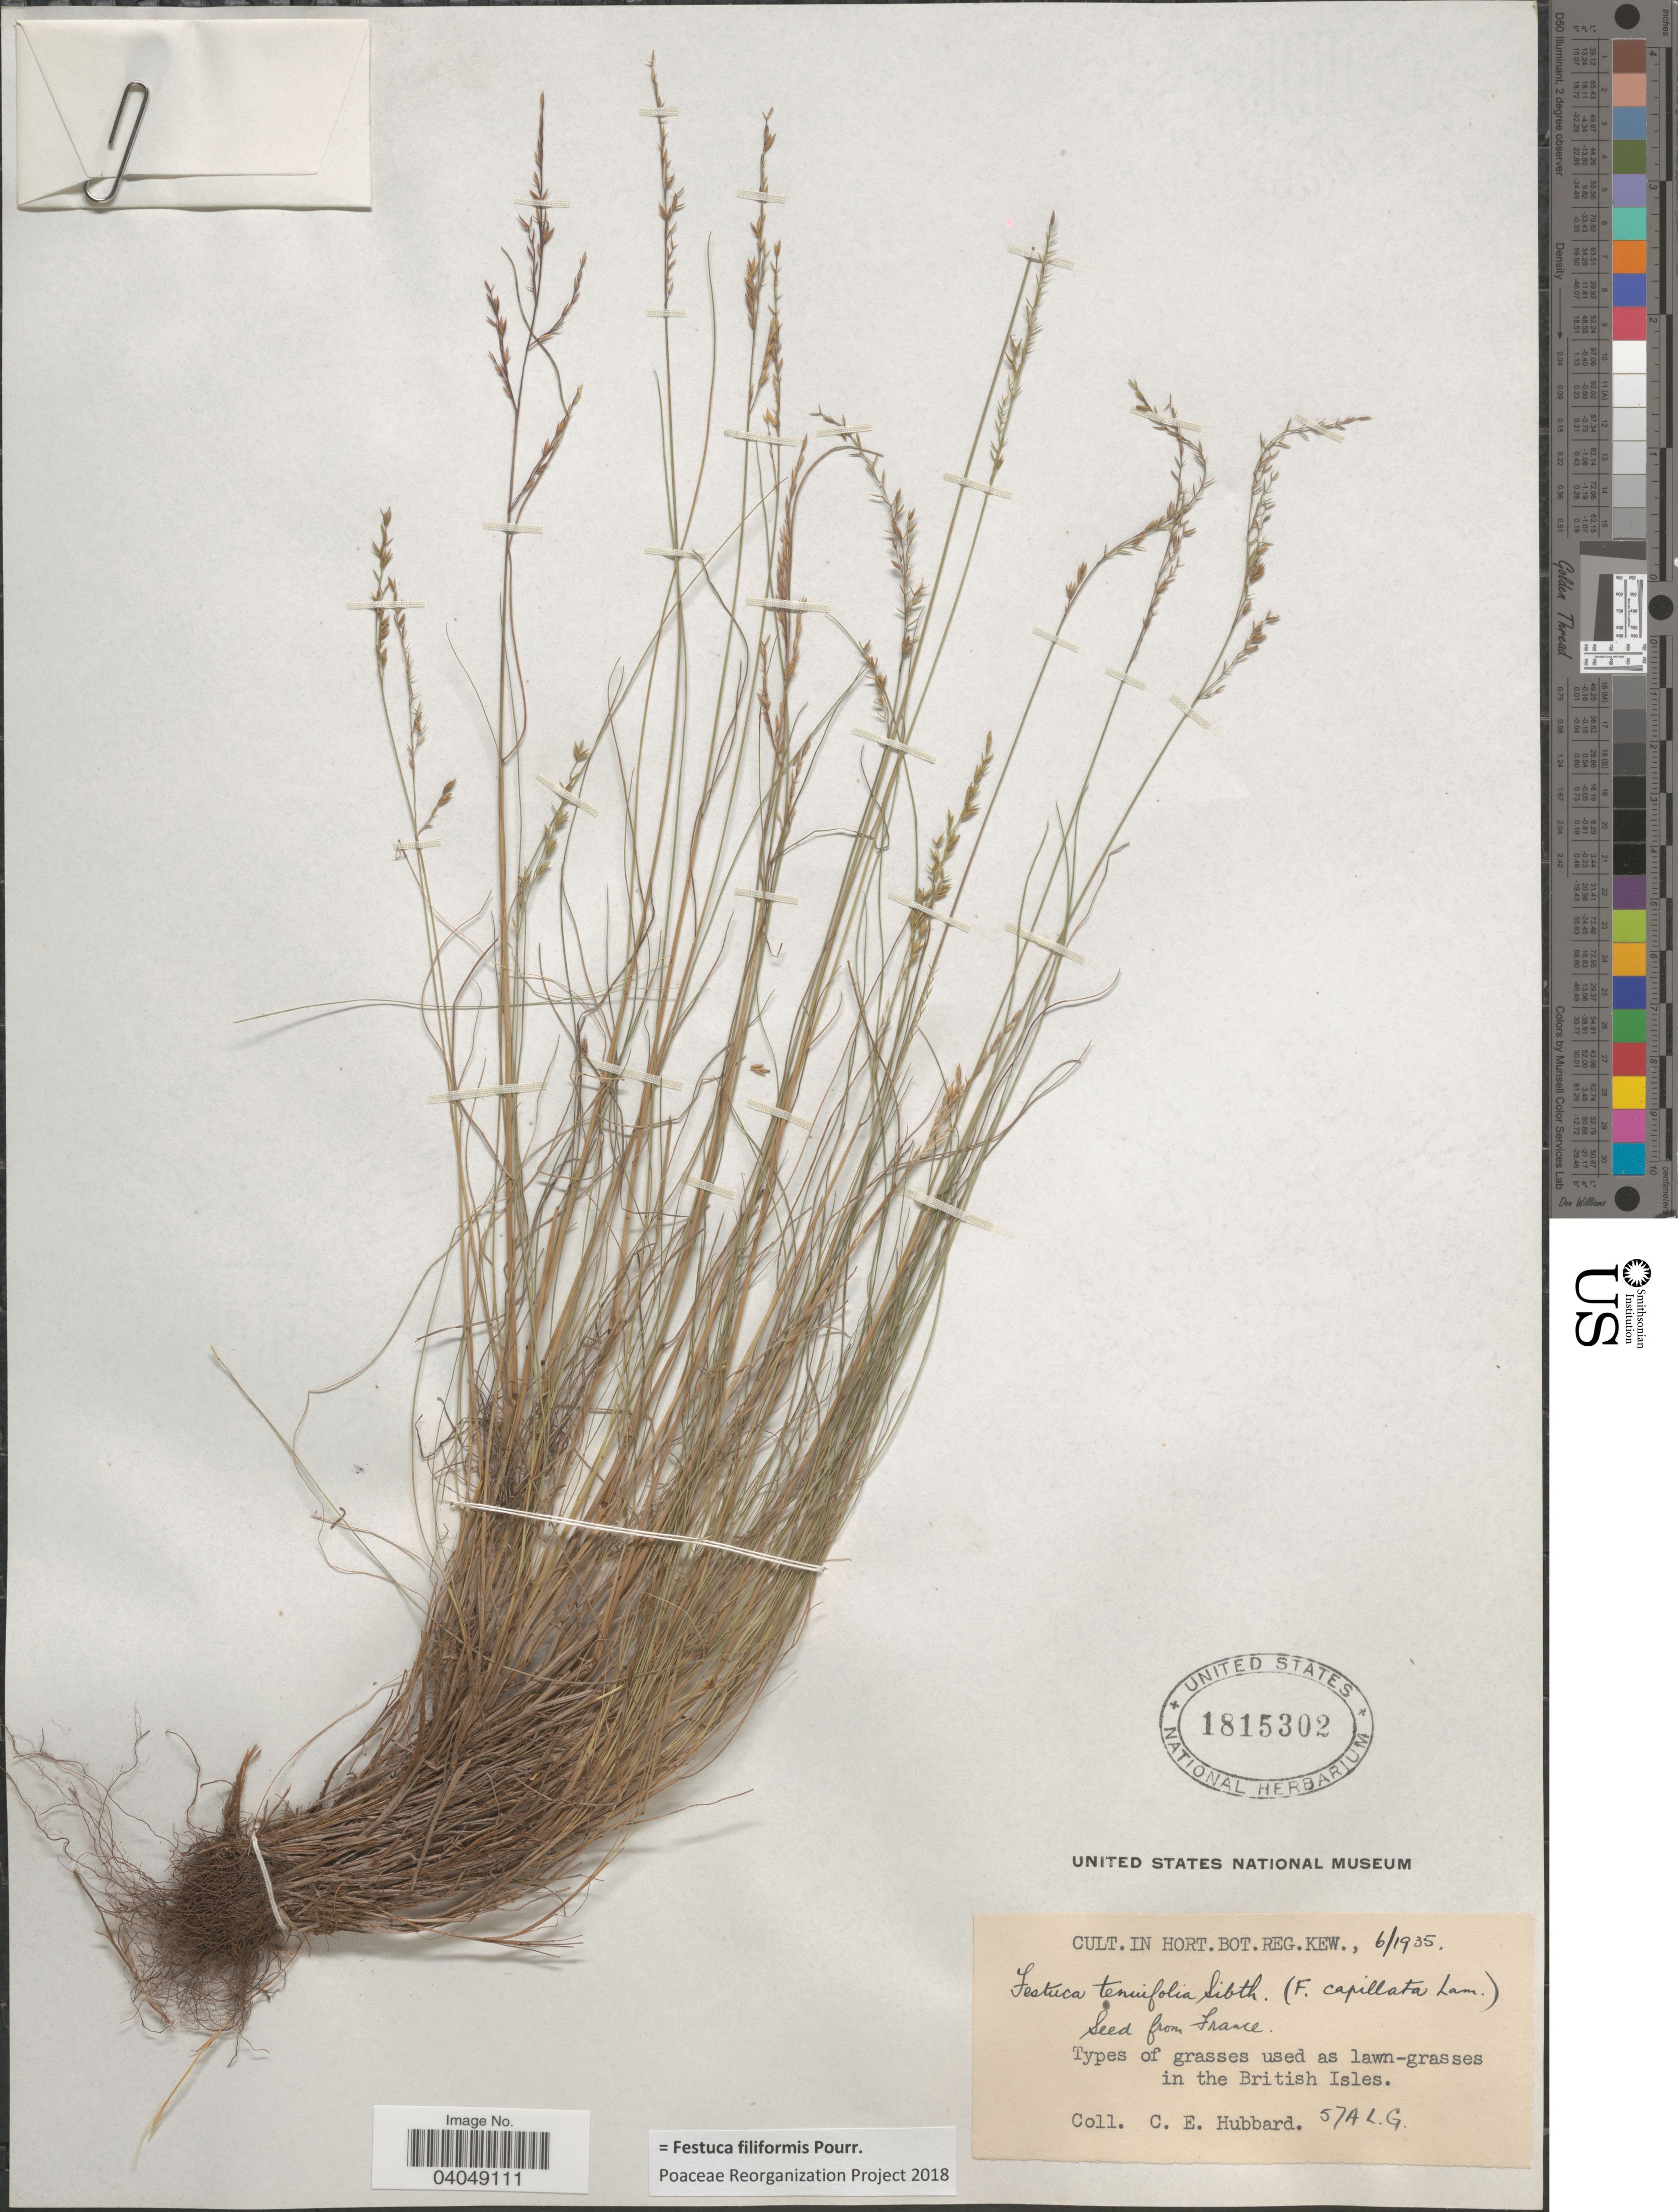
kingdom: Plantae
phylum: Tracheophyta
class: Liliopsida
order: Poales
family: Poaceae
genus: Festuca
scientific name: Festuca filiformis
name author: Pourr.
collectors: C. E. Hubbard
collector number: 57ALG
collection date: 1935-06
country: United Kingdom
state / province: England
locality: In Hort. Bot. Reg. Kew.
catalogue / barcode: US 1815302